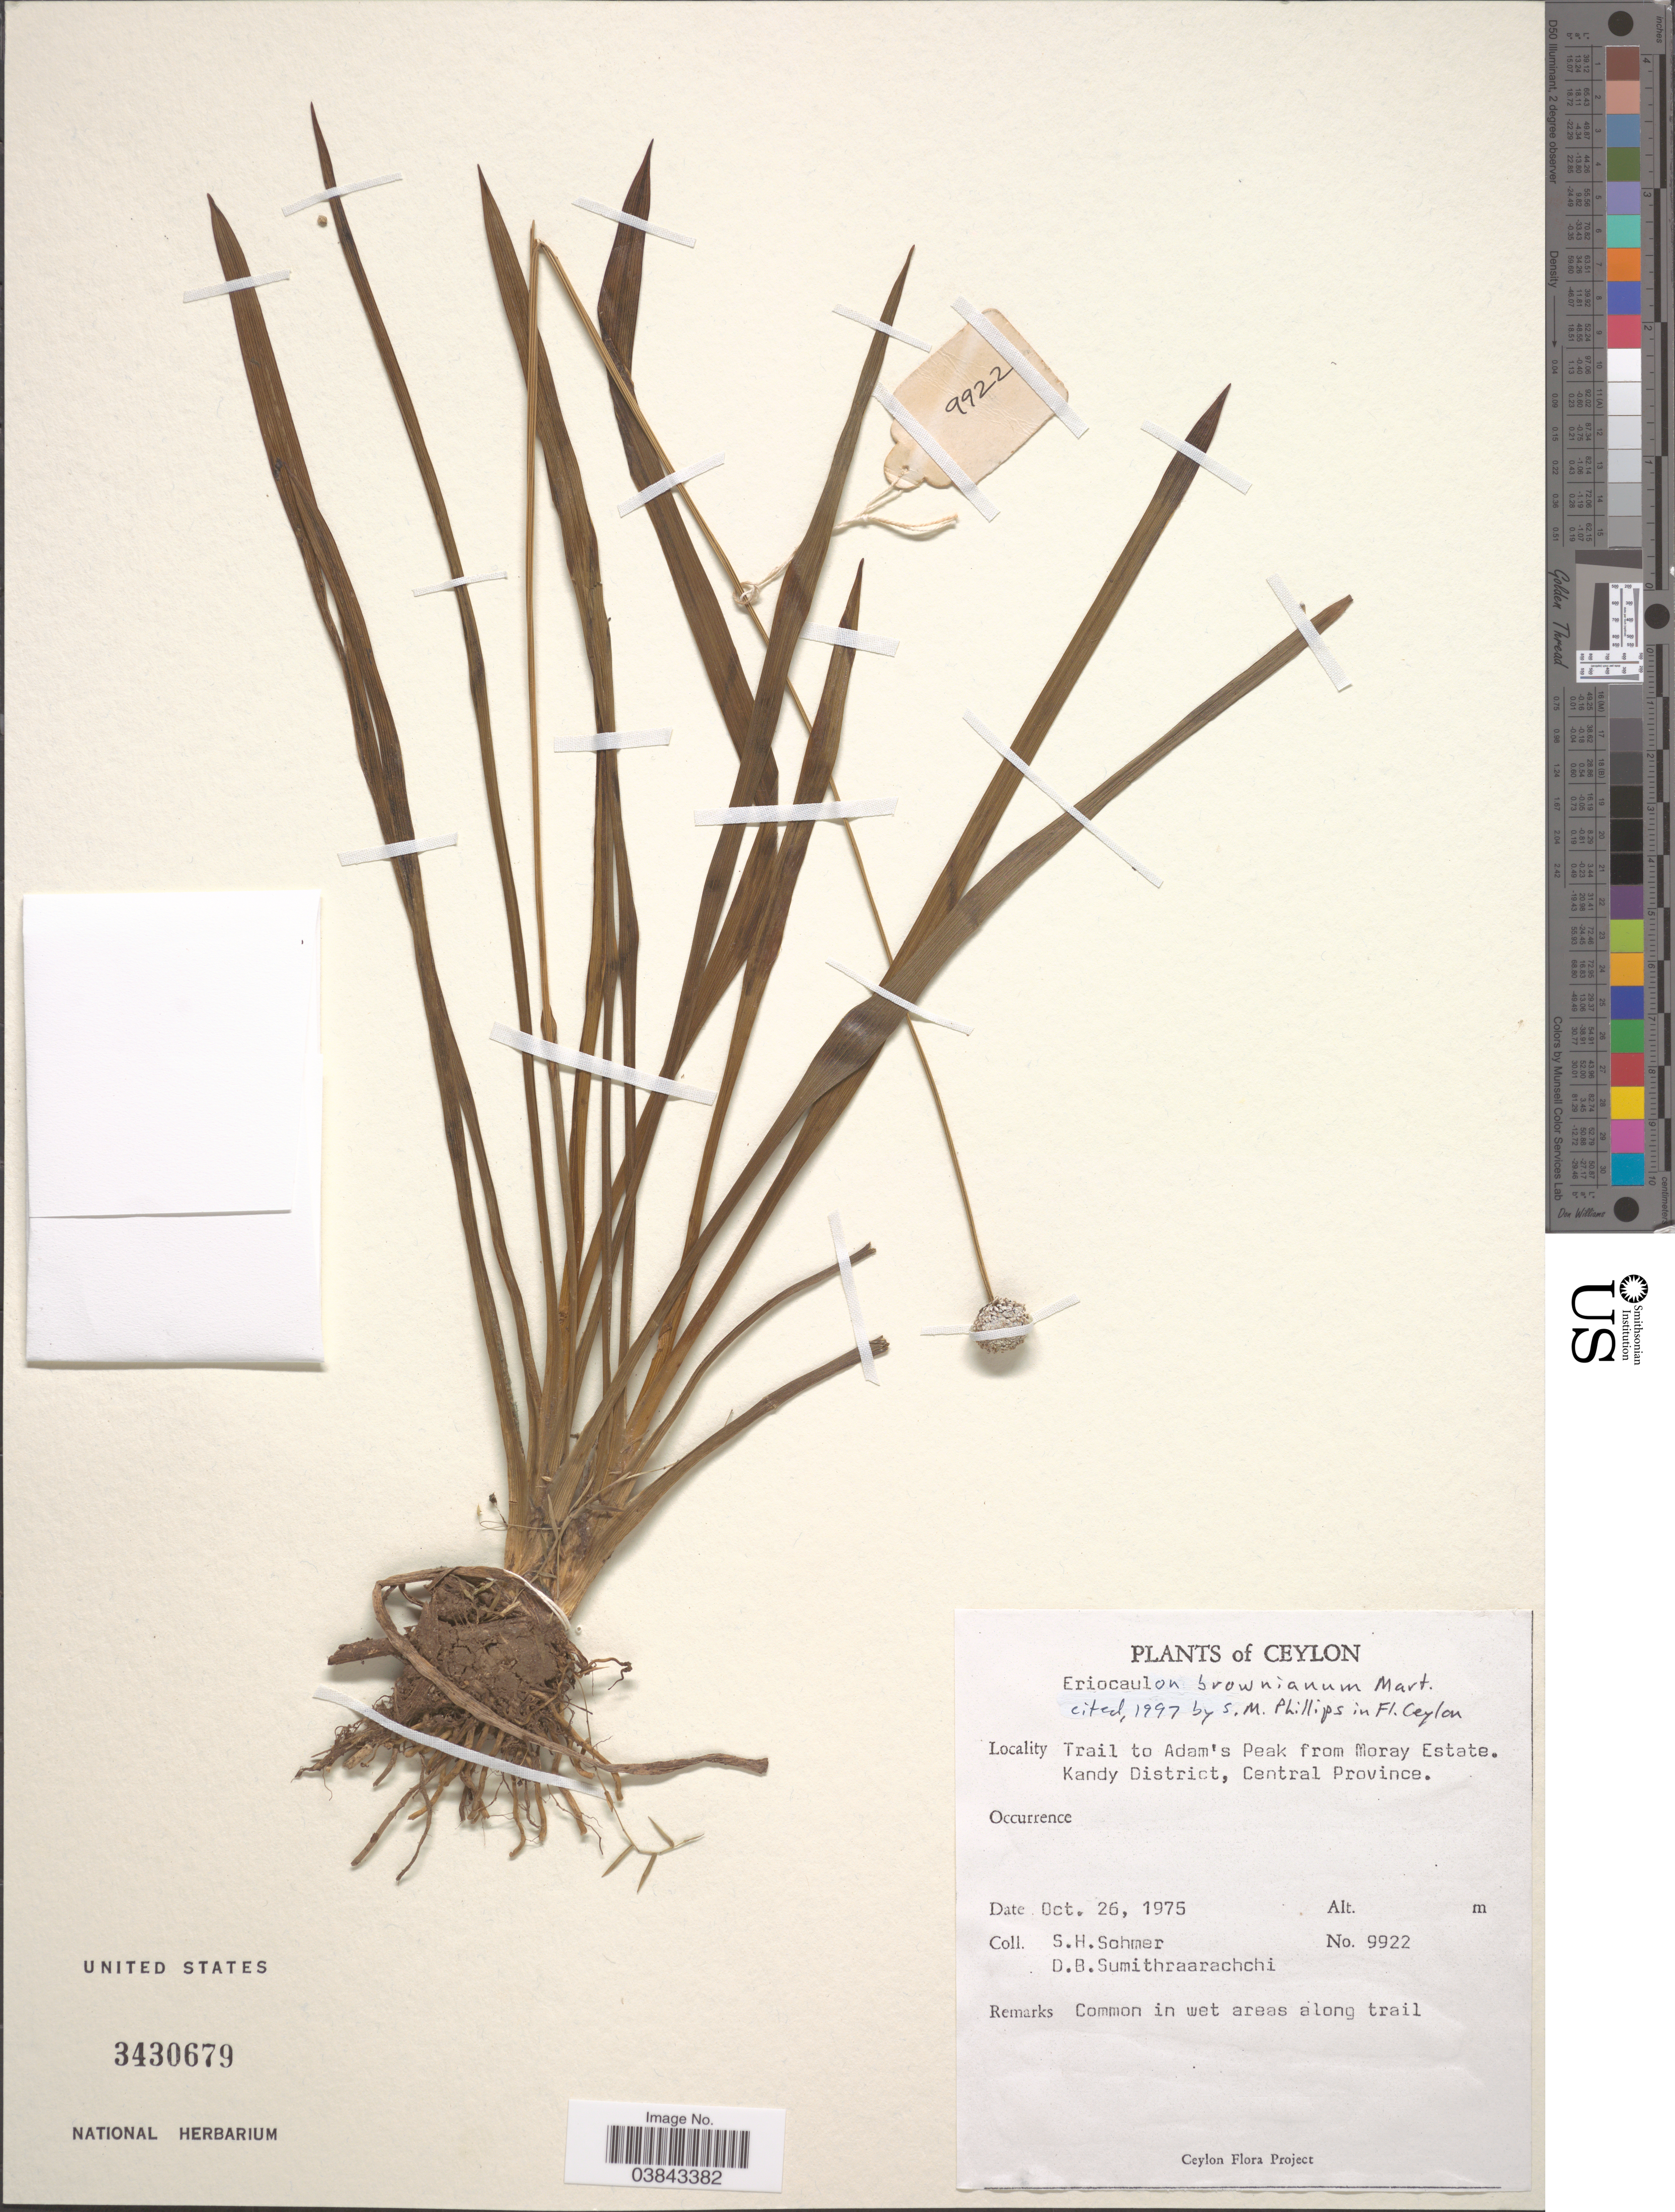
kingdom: Plantae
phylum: Tracheophyta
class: Liliopsida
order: Poales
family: Eriocaulaceae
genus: Eriocaulon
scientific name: Eriocaulon brownianum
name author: Mart.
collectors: S. H. Sohmer & D. B. Sumithraarachchi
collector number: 9922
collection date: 1975-10-26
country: Sri Lanka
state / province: Central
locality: Ceylon. Trail to Adam's Peak from Moray Estate. Kandy District, Central Province.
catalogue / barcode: US 3430679